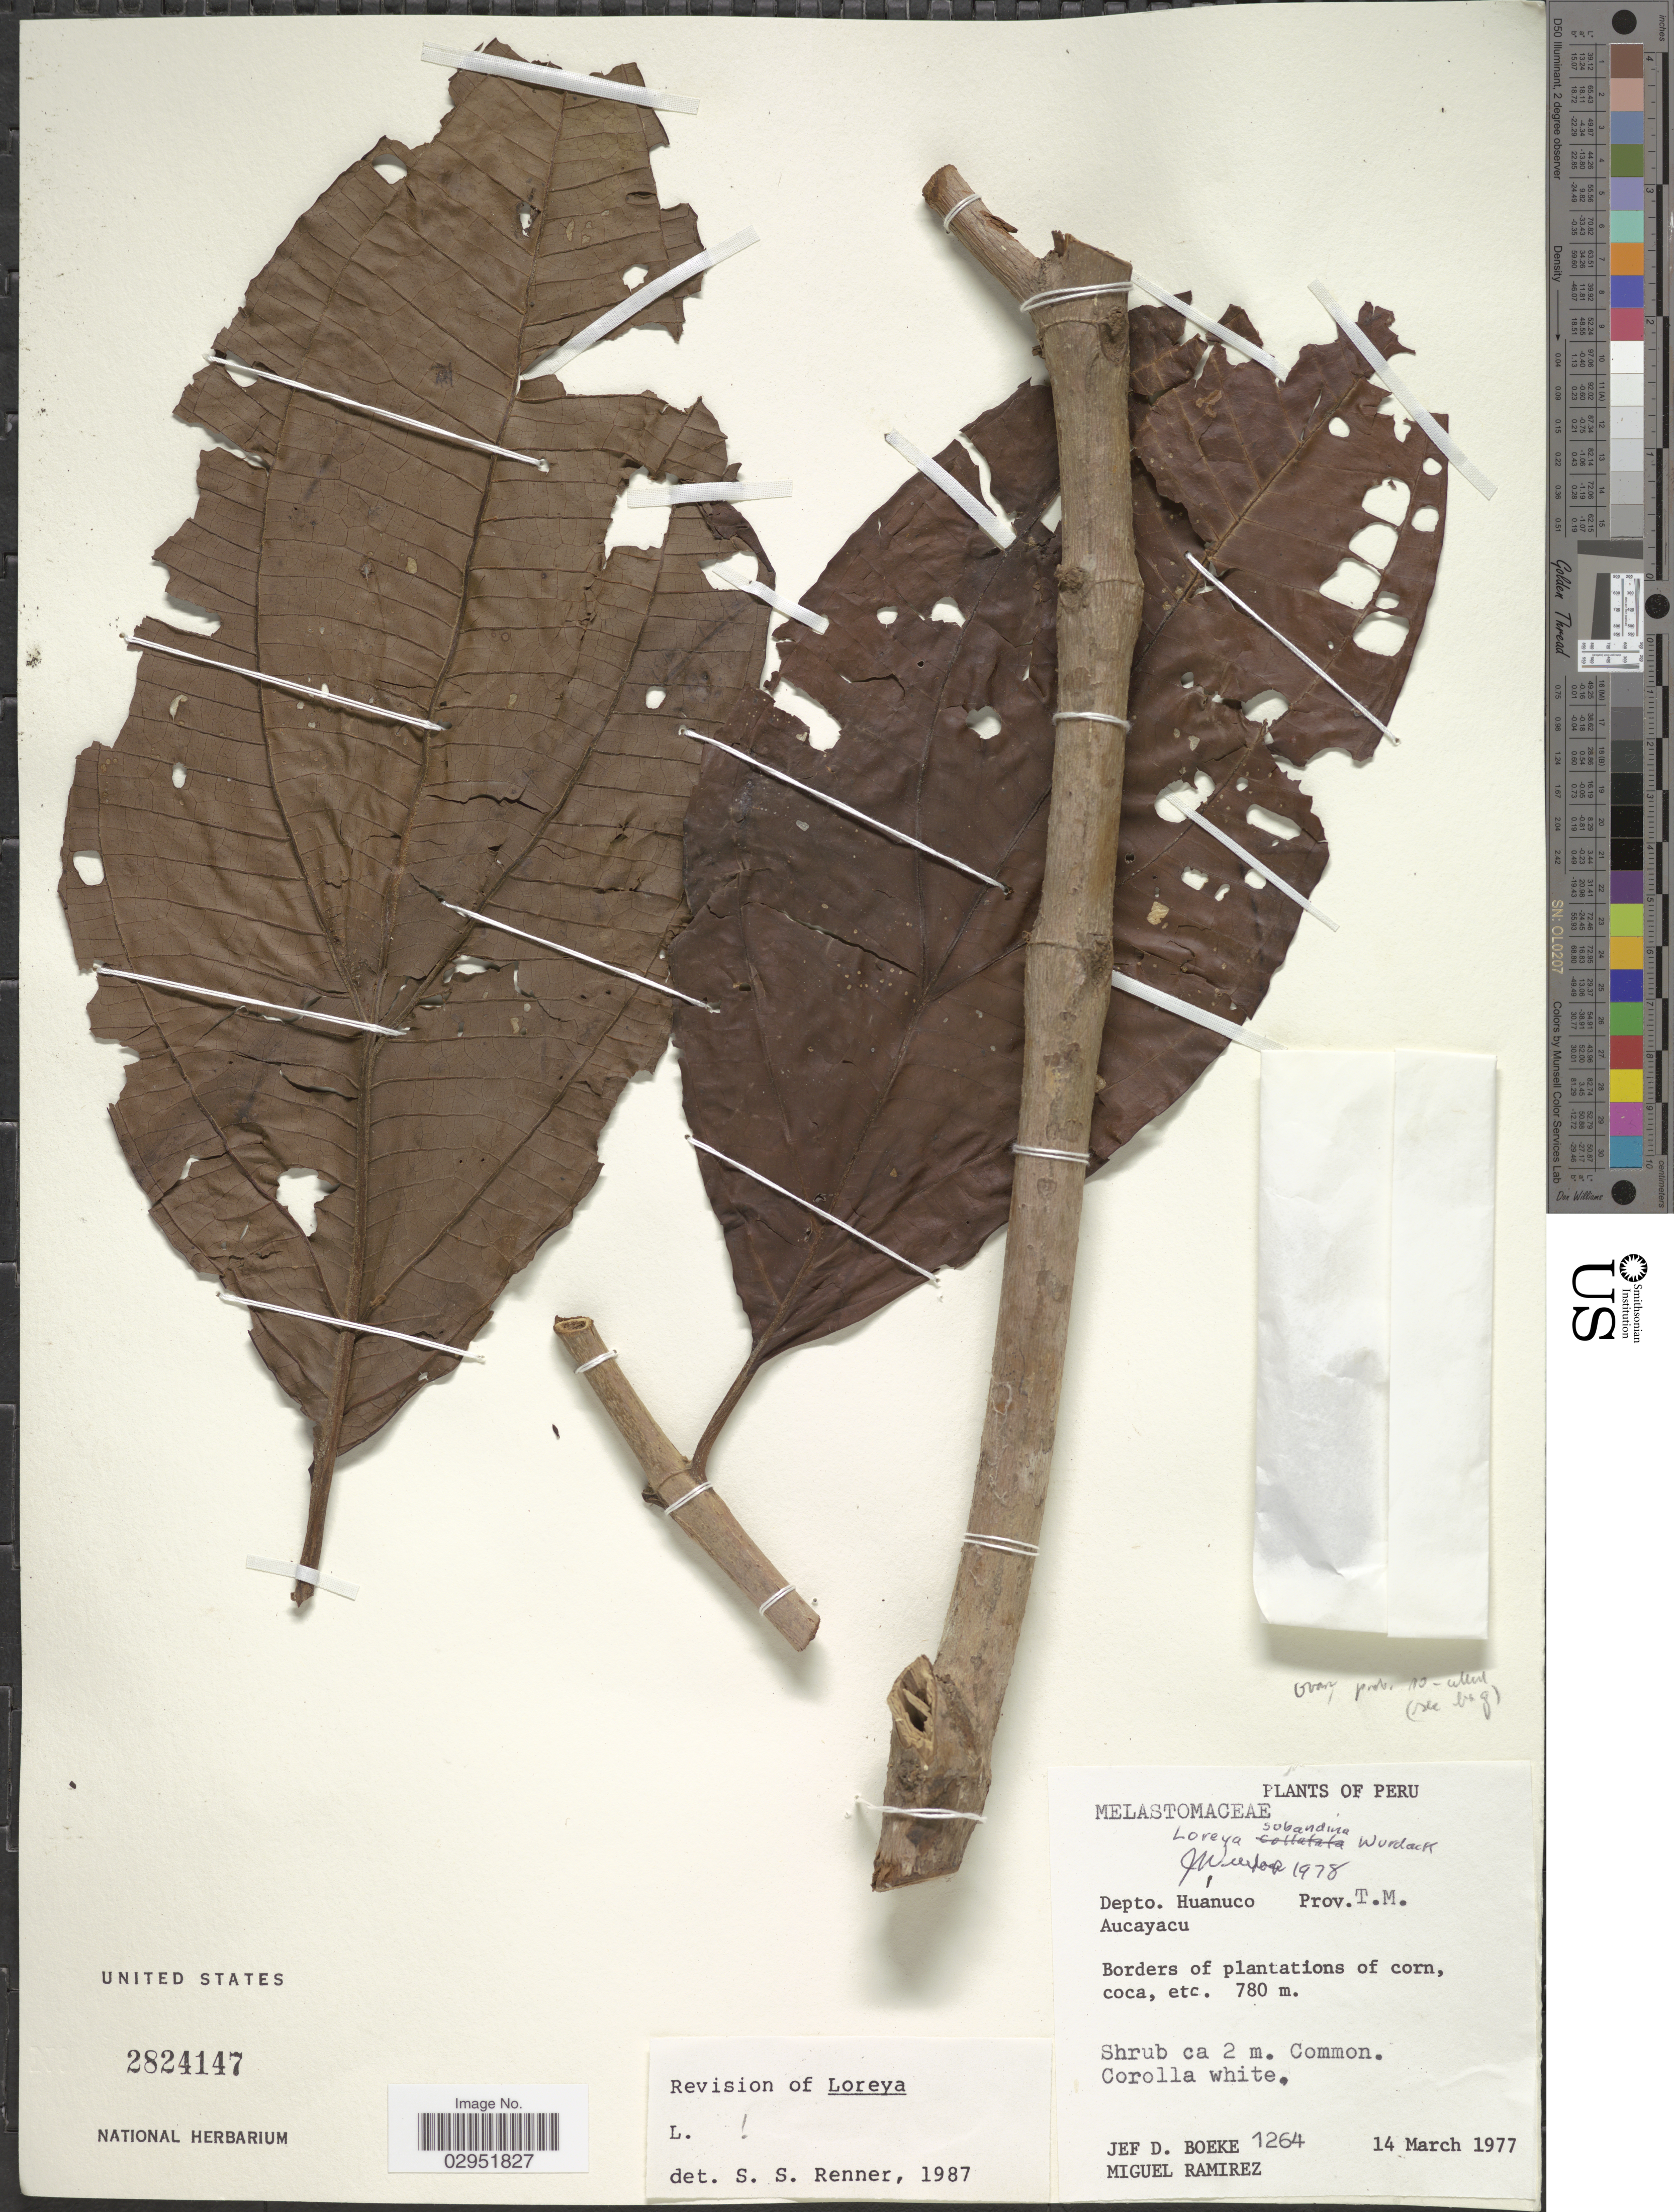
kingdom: Plantae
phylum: Tracheophyta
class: Magnoliopsida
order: Myrtales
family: Melastomataceae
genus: Bellucia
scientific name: Bellucia subandina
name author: (Wurdack) Penneys et al.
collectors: J. Boeke & M. Ramirez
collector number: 1264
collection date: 1977-03-14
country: Peru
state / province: Huánuco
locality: Depto. Huánuco. Prov. T. M. Aucayacu.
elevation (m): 780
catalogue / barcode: US 2824147